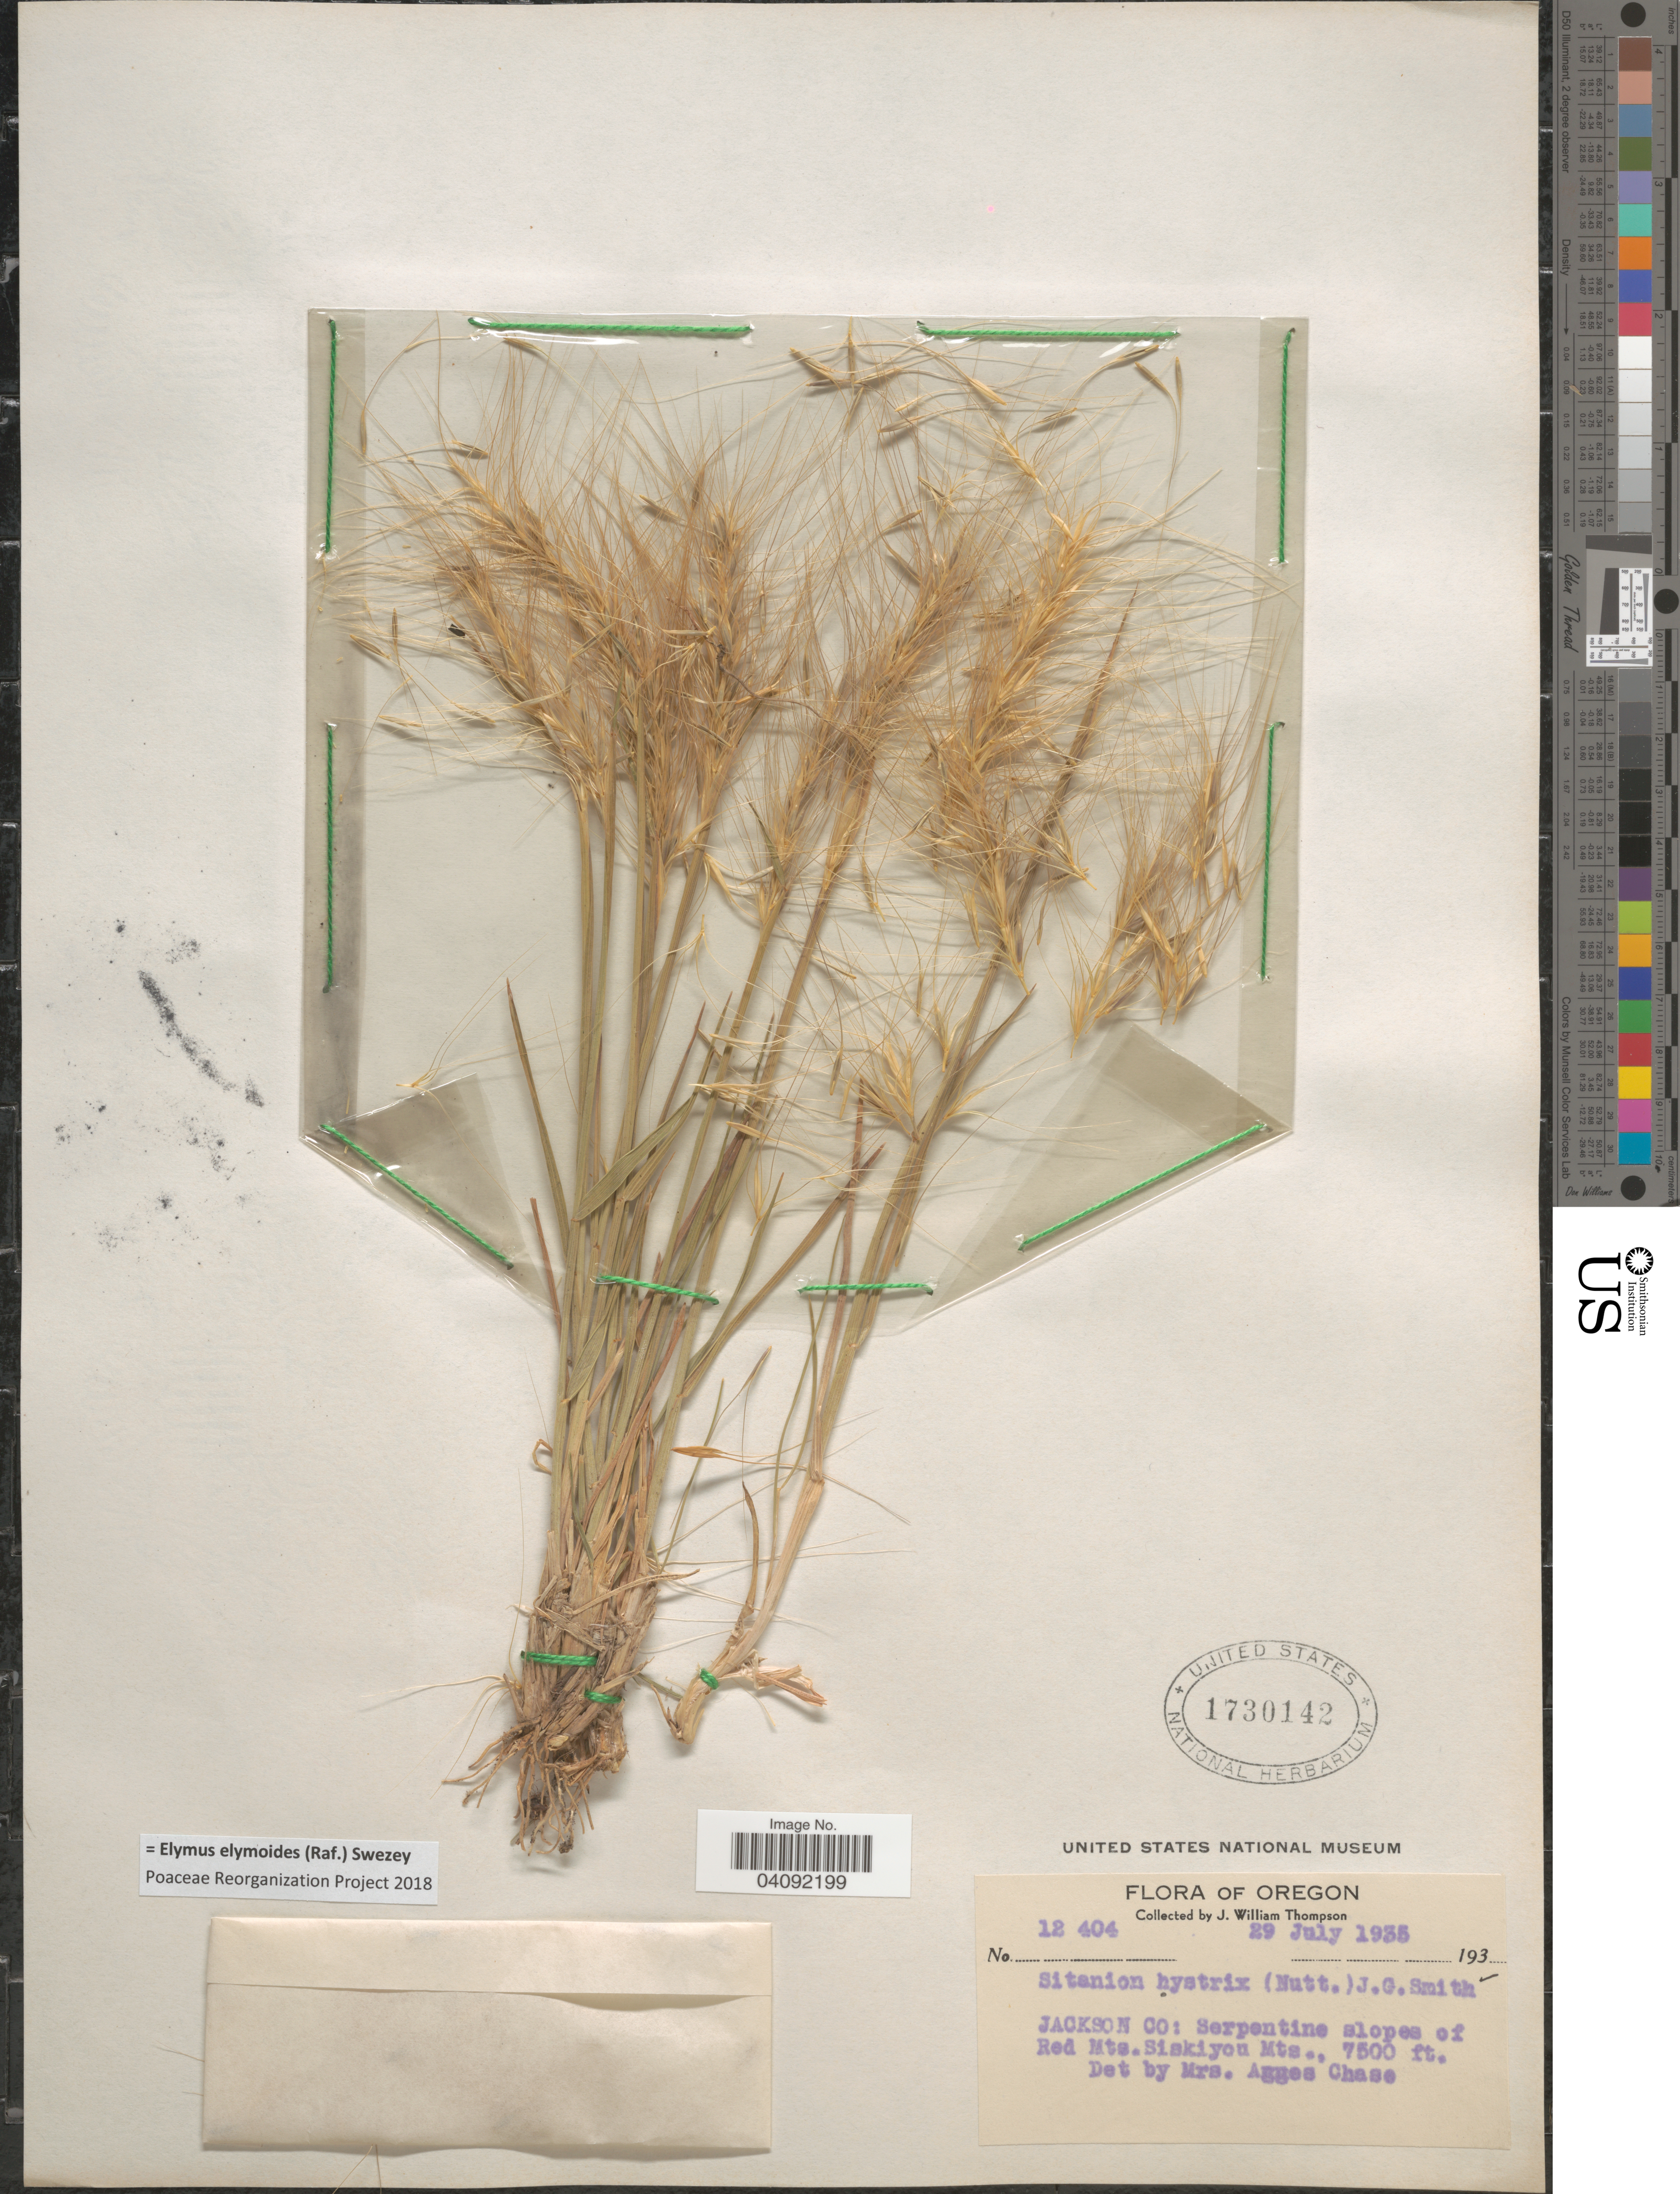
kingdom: Plantae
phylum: Tracheophyta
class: Liliopsida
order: Poales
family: Poaceae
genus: Elymus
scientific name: Elymus elymoides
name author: (Raf.) Swezey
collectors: J. W. Thompson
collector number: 12404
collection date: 1935-07-29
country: United States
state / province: Oregon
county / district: Jackson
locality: Jackson Co: Serpentine slopes of Red Mts.Siskiyou Mts.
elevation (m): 2286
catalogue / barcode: US 1730142